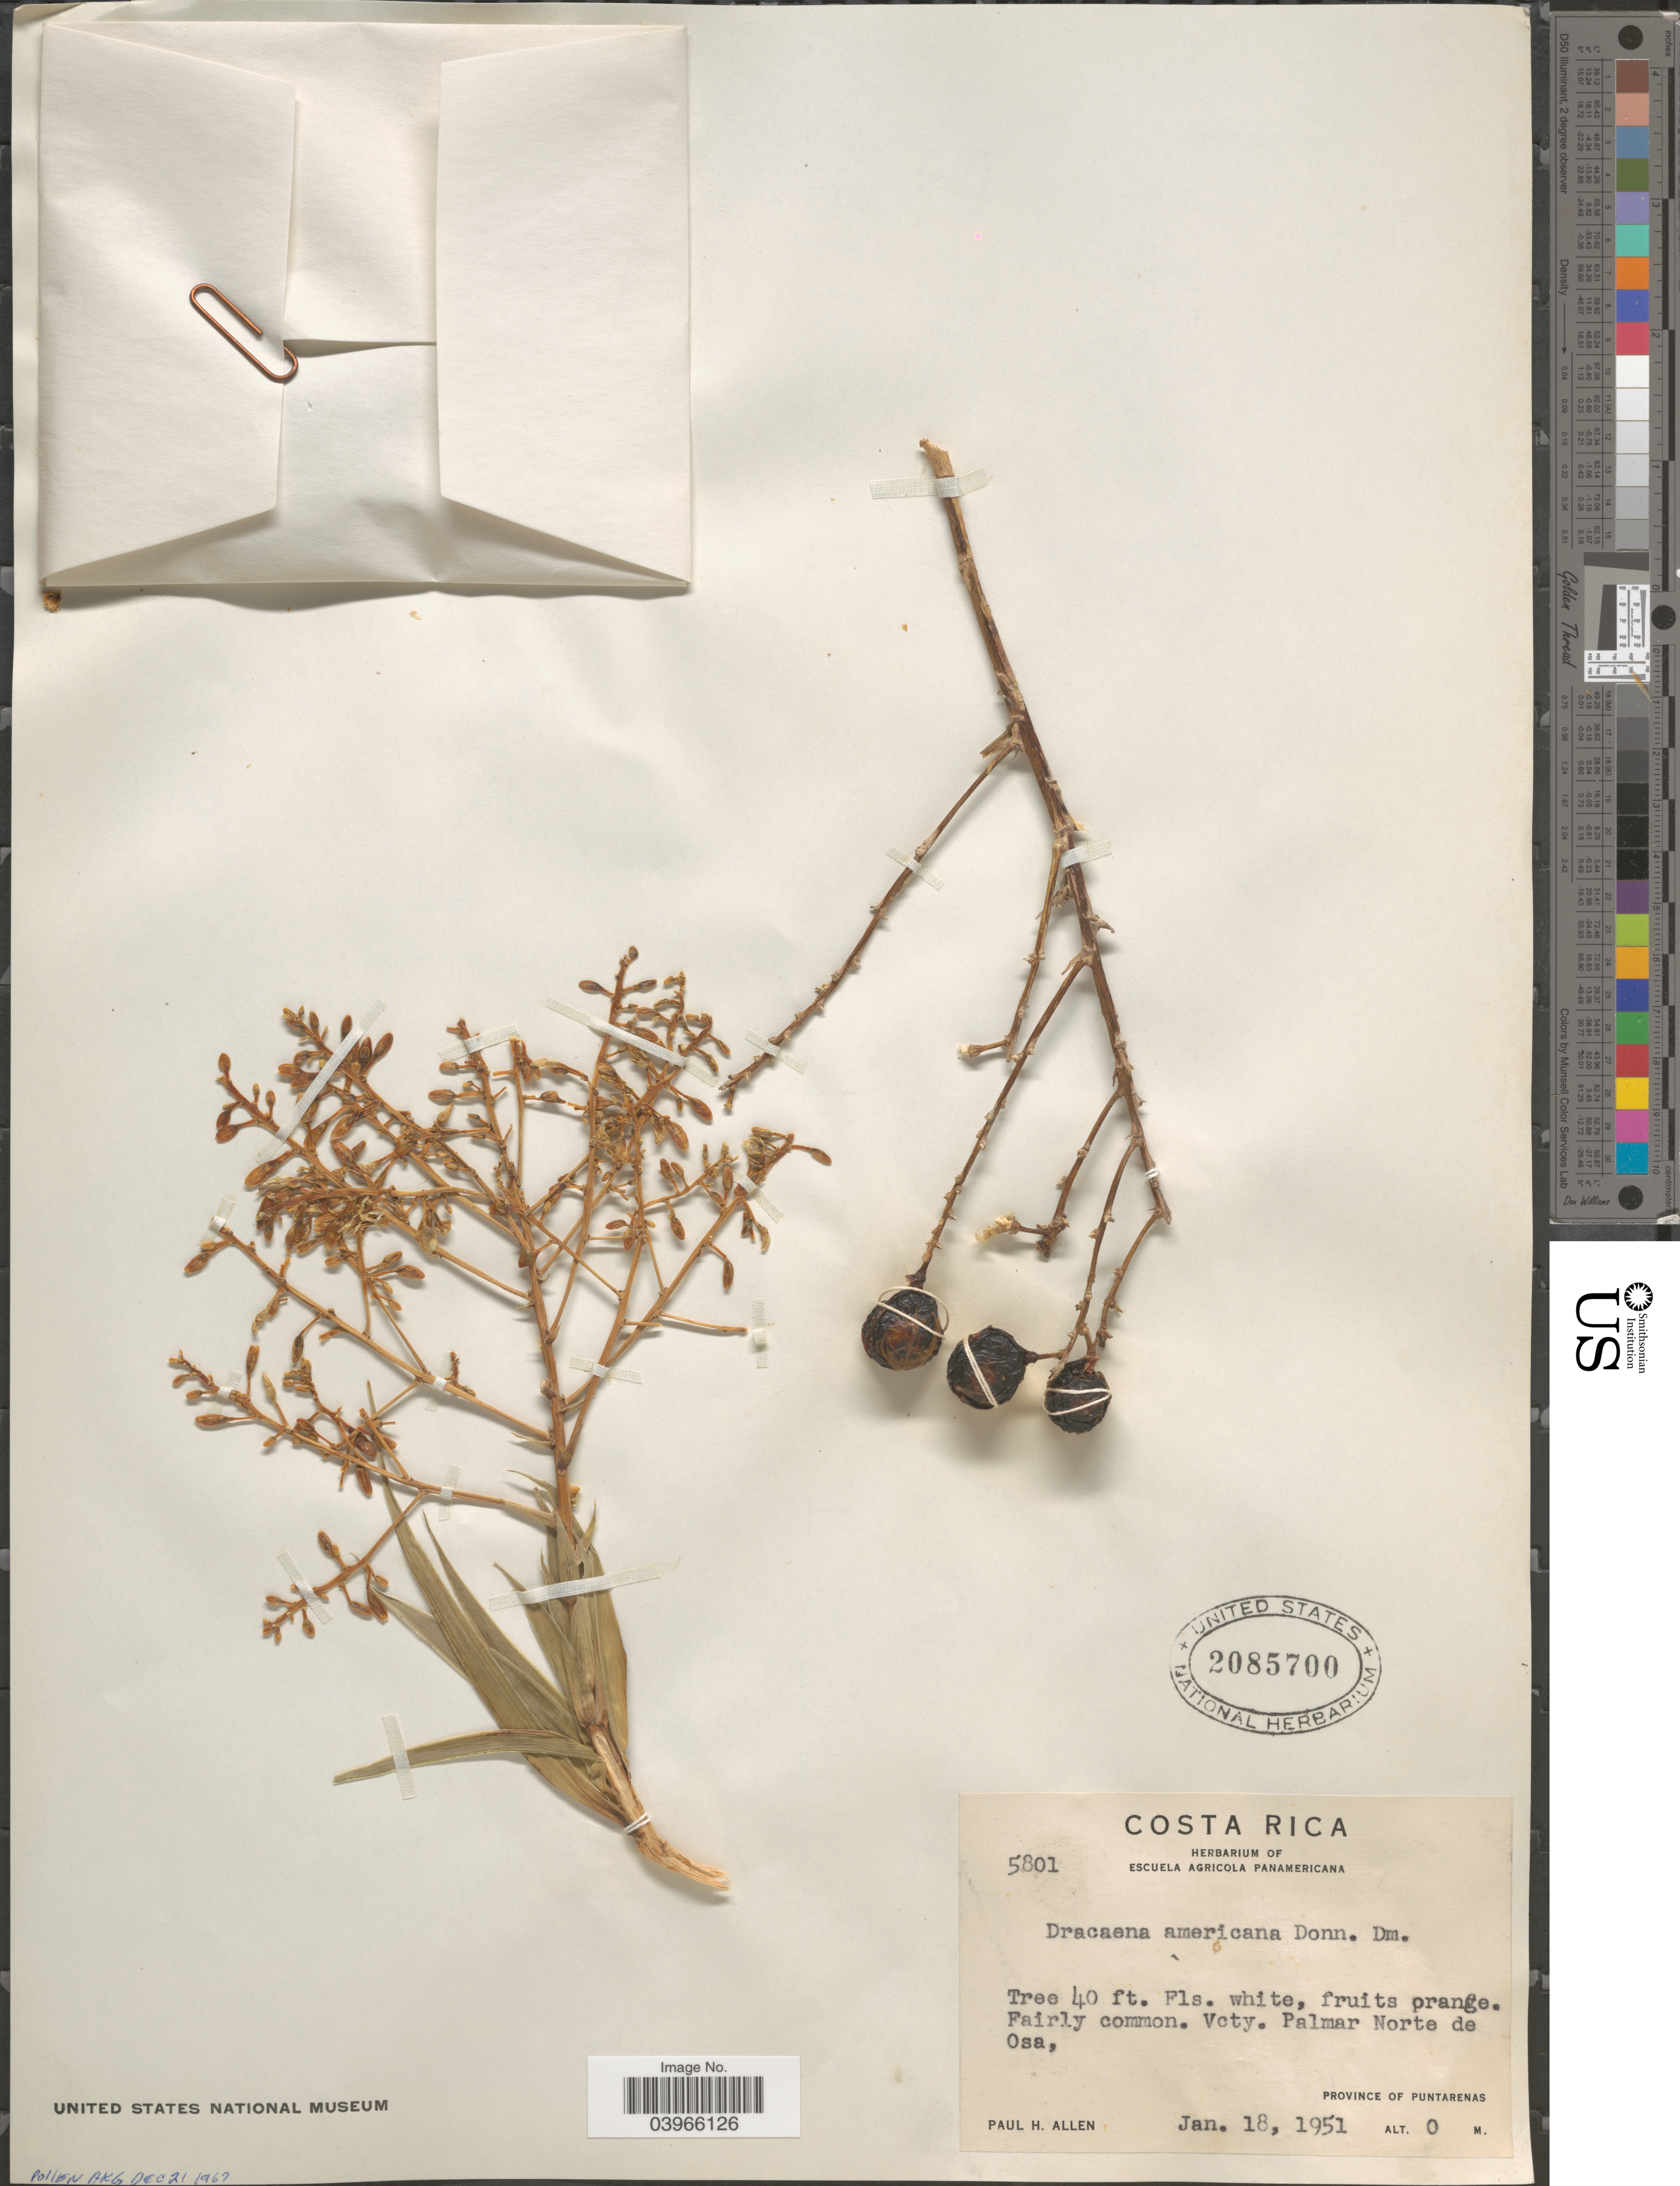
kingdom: Plantae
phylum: Tracheophyta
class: Liliopsida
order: Asparagales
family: Asparagaceae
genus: Dracaena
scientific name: Dracaena americana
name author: Donn. Sm. in Sarg.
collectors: P. H. Allen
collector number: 5801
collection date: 1951-01-18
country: Costa Rica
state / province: Puntarenas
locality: Vcty. Palmar Norte de Osa.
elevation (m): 0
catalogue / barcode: US 2085700